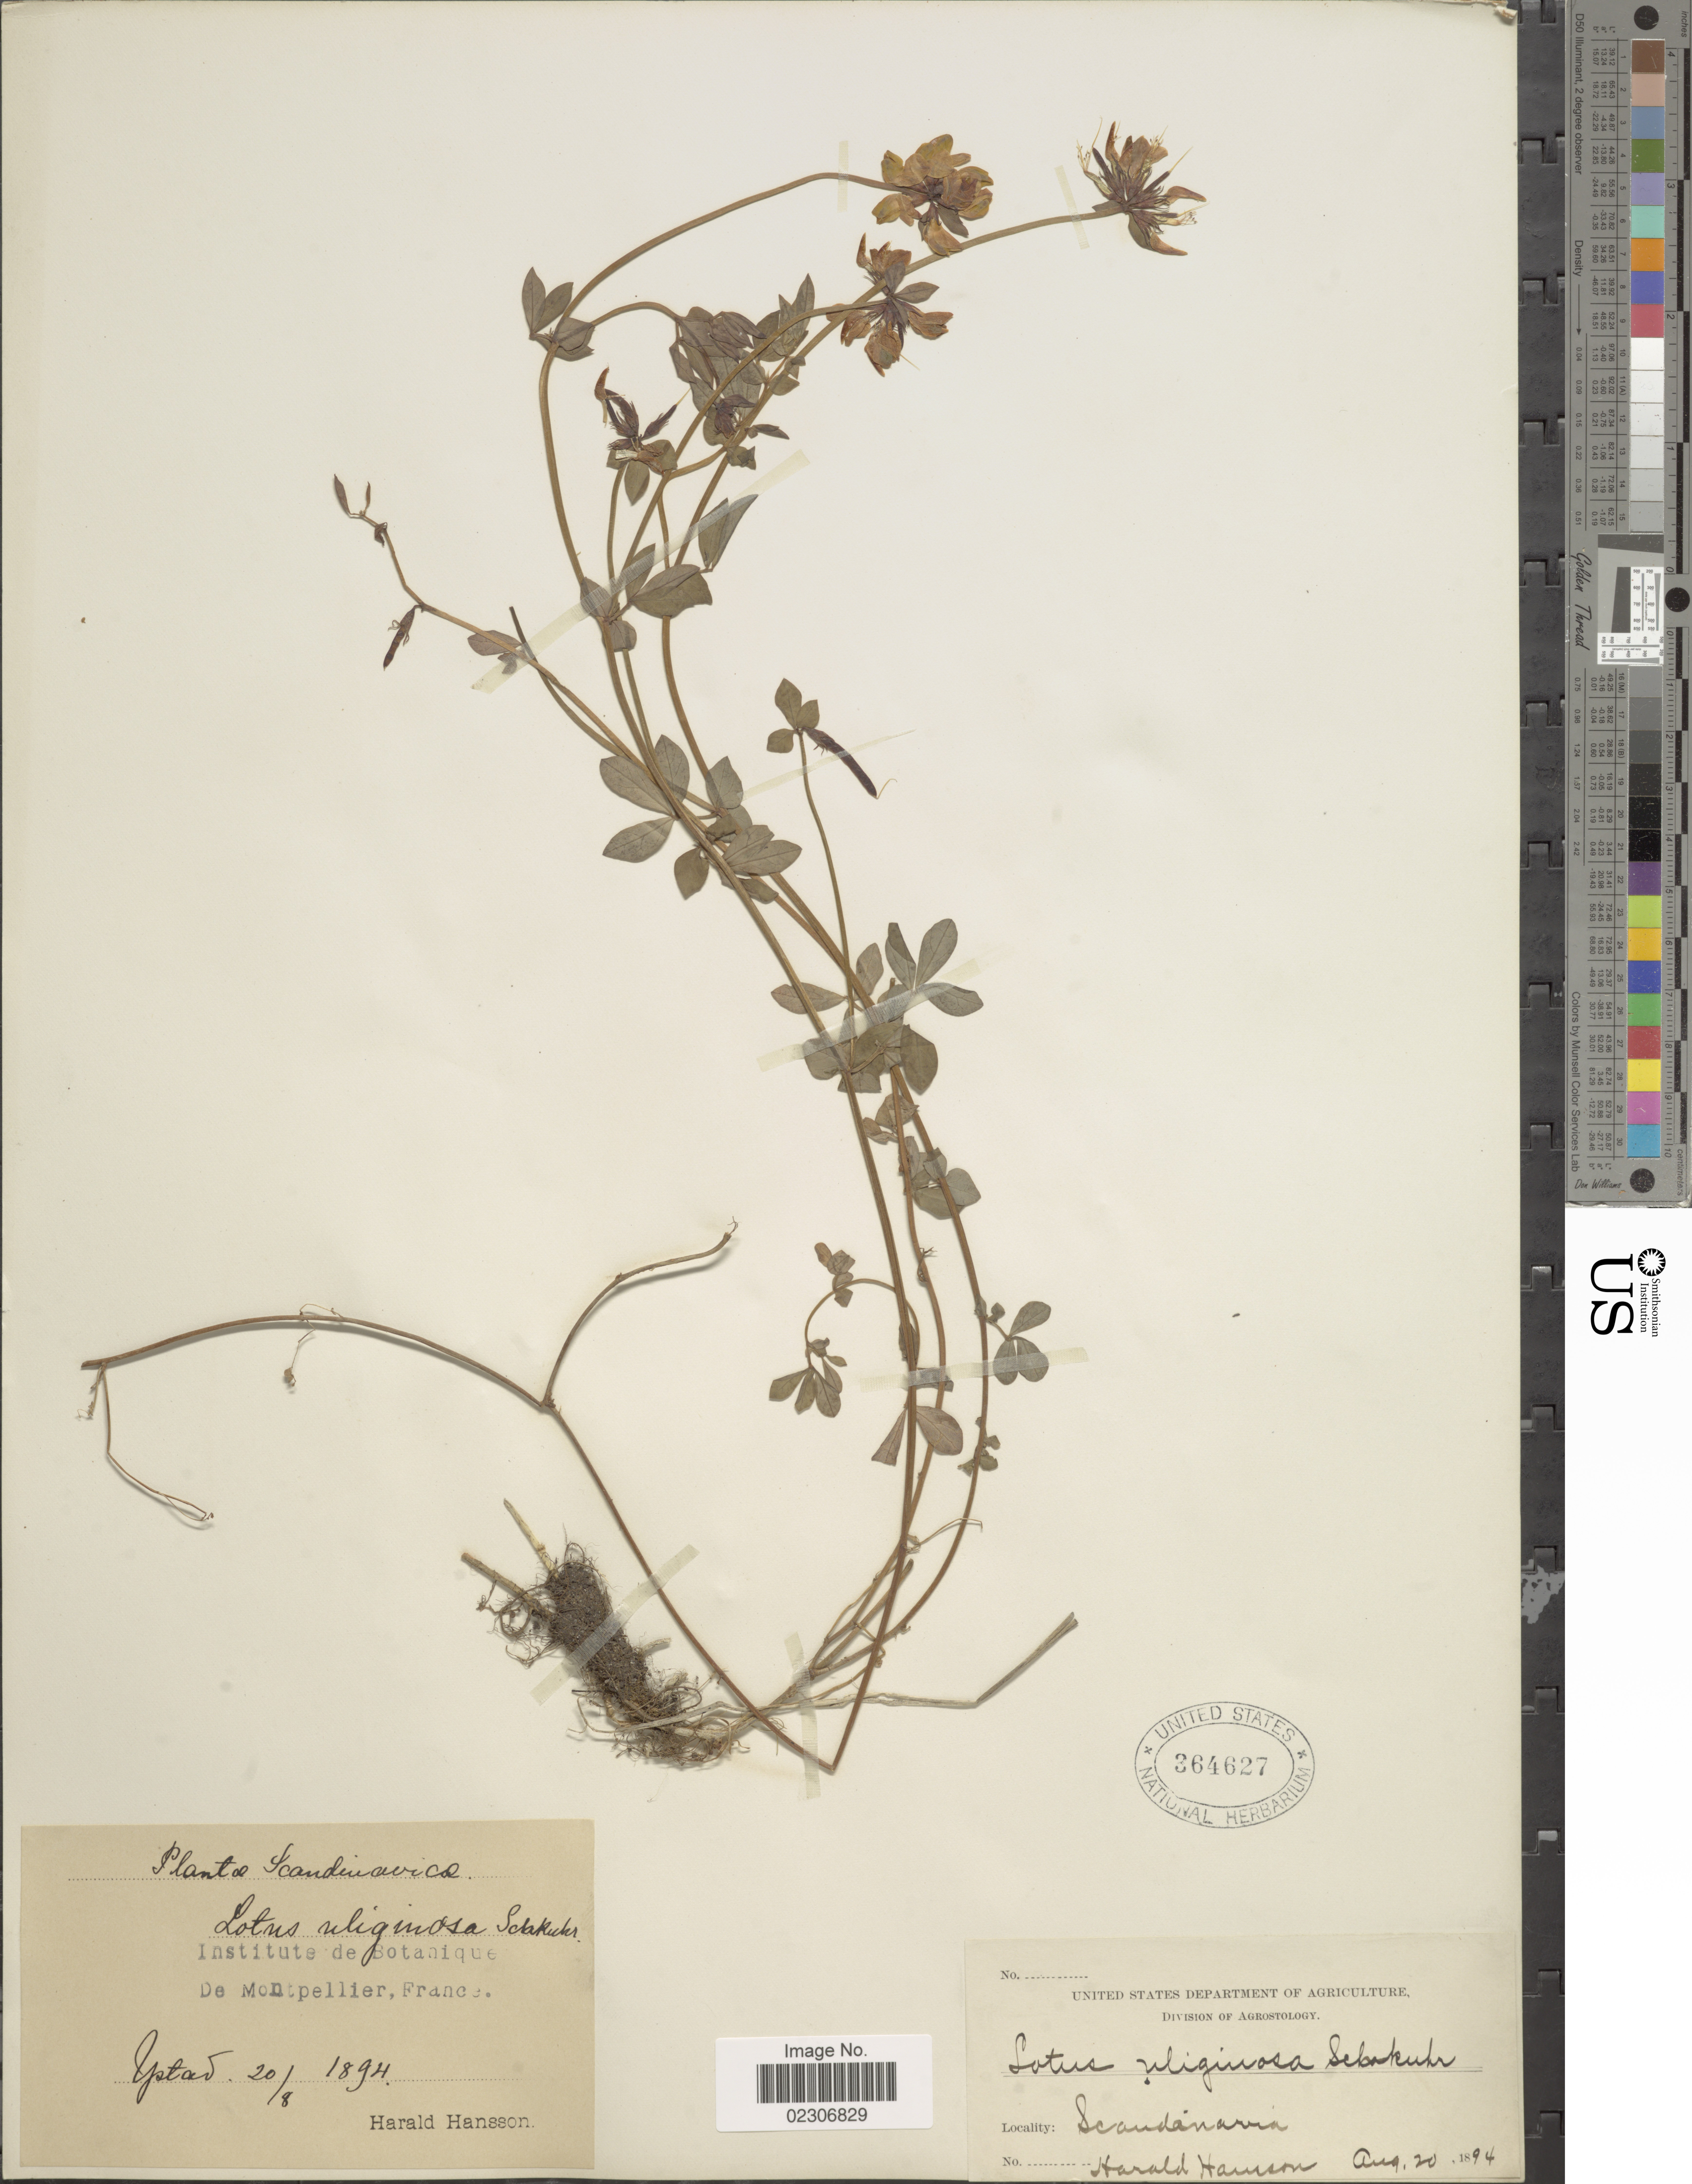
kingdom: Plantae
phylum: Tracheophyta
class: Magnoliopsida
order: Fabales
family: Fabaceae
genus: Lotus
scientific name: Lotus uliginosus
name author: Schkuhr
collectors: H. Hansson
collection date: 1894-08-10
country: Sweden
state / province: Skåne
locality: Ystad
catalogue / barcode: US 364627